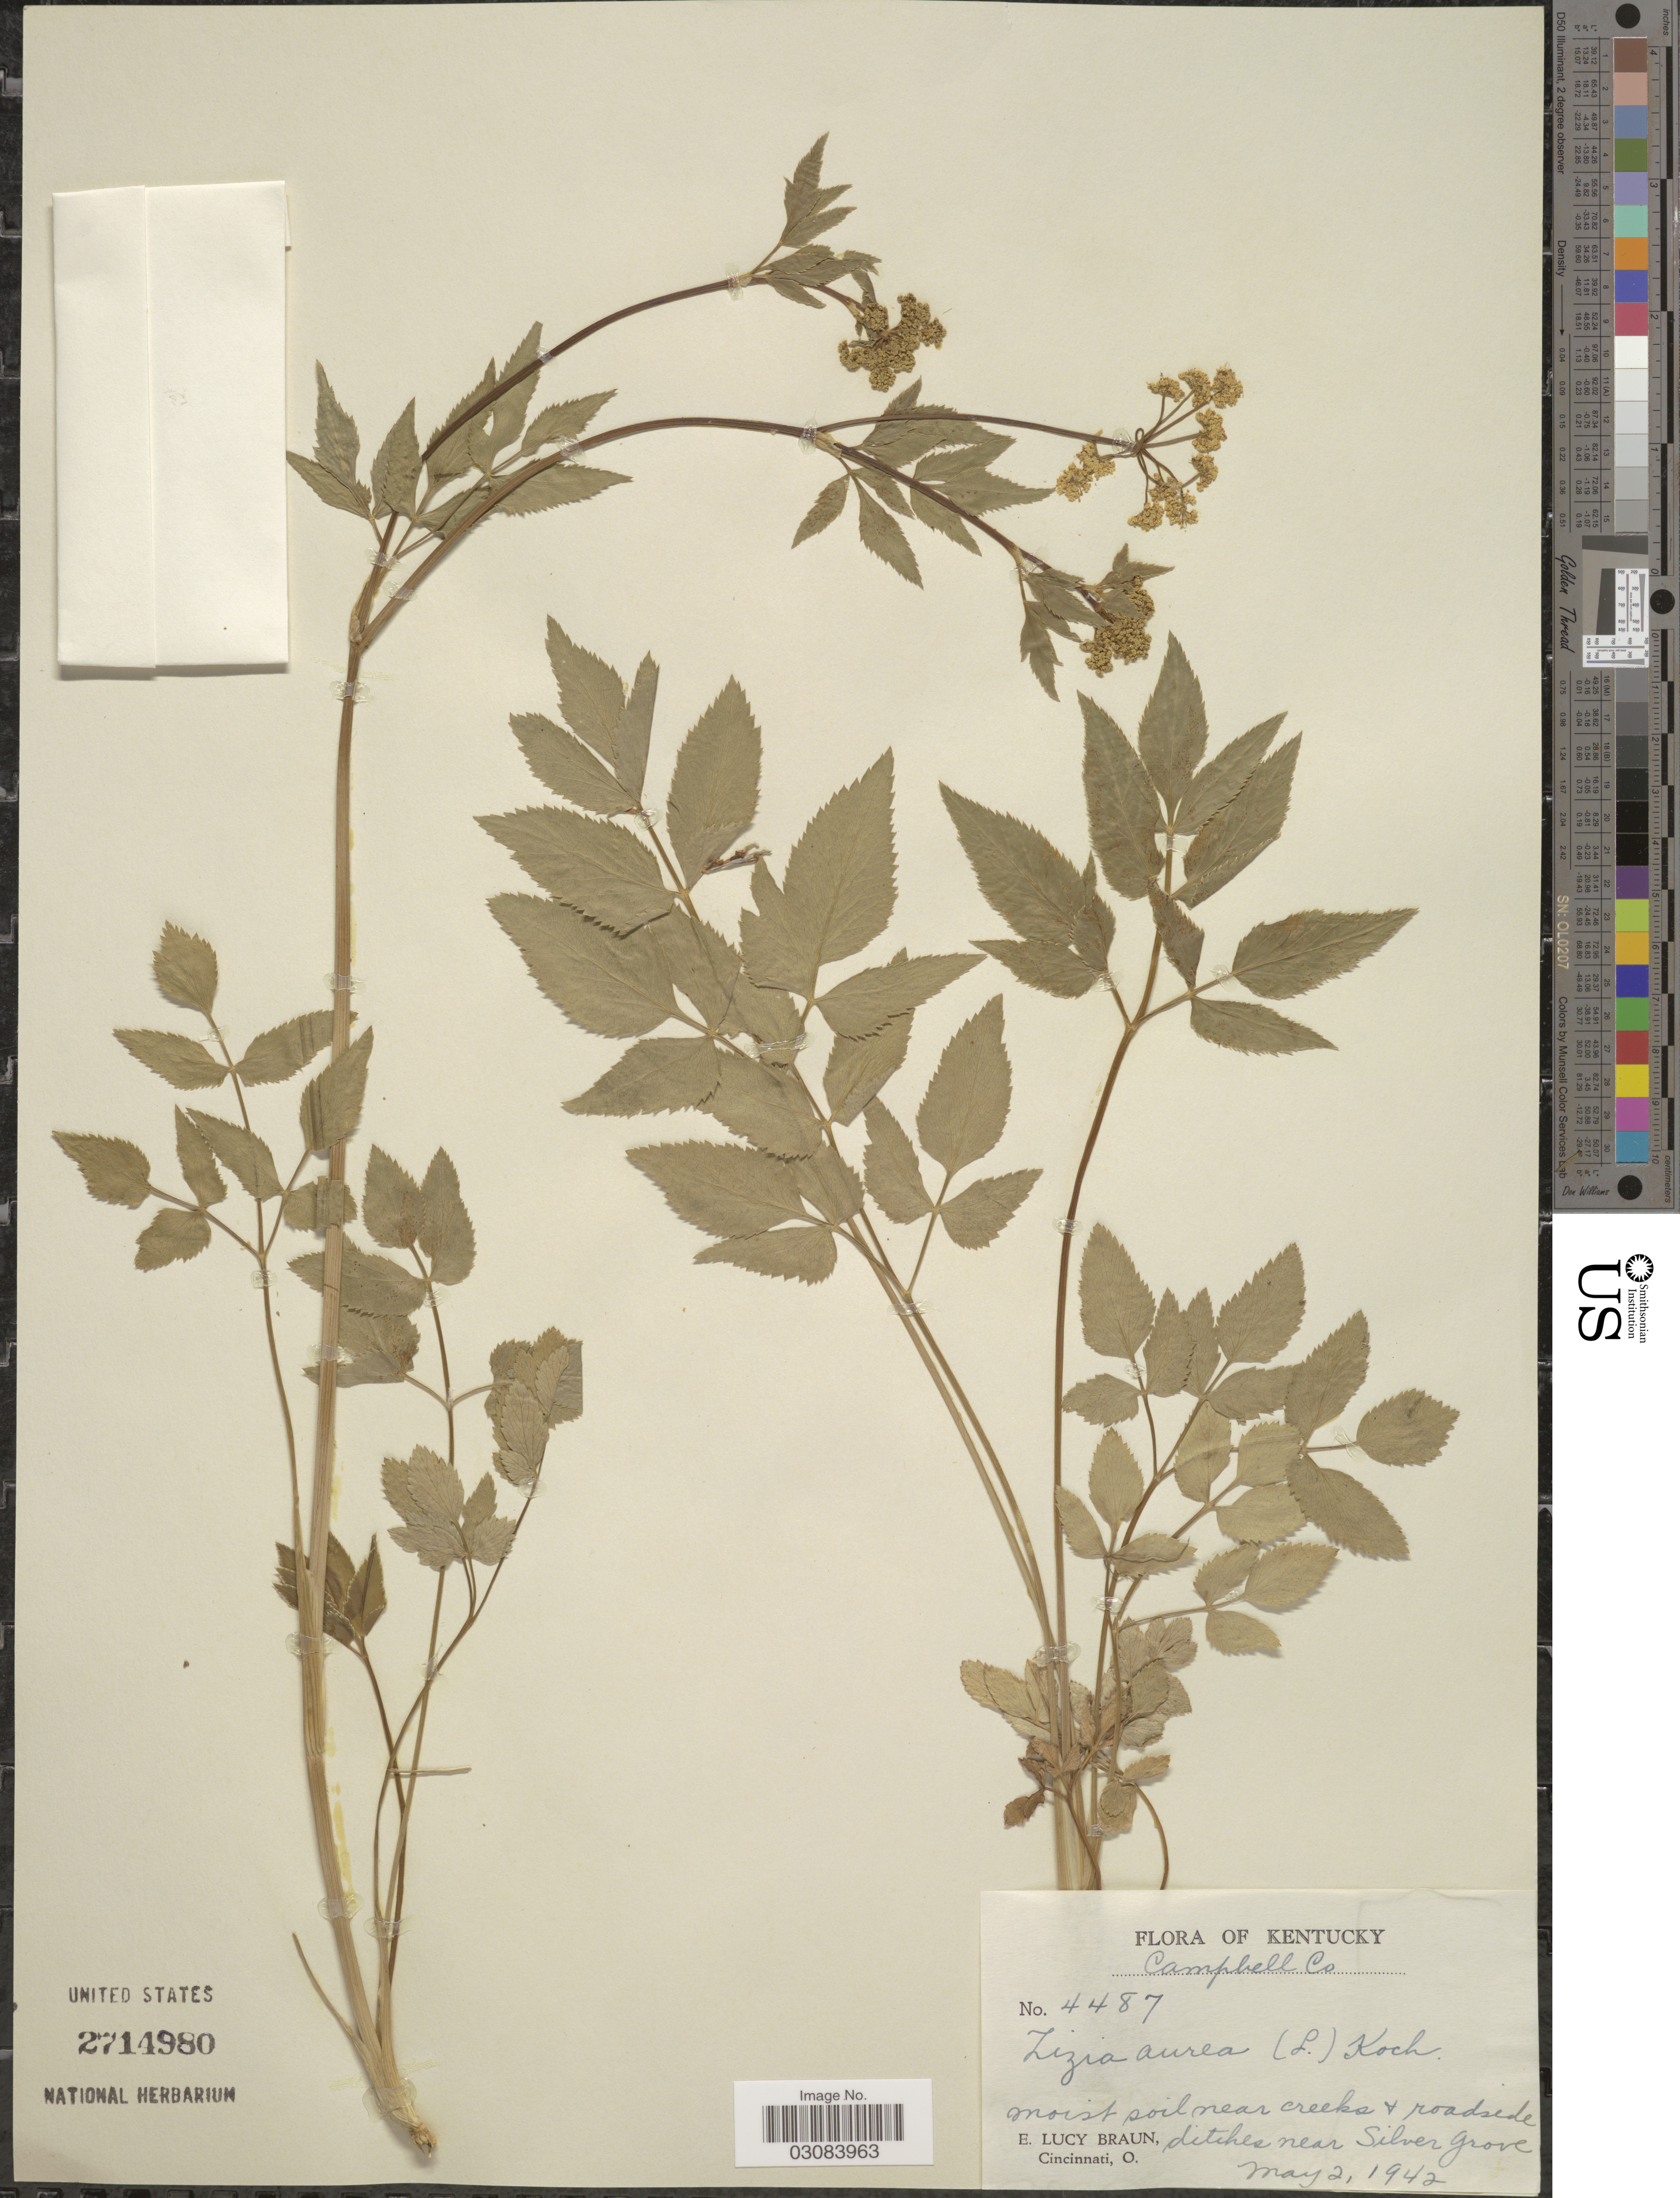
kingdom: Plantae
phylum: Tracheophyta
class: Magnoliopsida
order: Apiales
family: Apiaceae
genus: Zizia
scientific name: Zizia aurea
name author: (L.) Koch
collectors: E. L. Braun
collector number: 4487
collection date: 1942-05-02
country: United States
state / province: Kentucky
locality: Campbell Co. Moist soil near creeks & roadside ditches near Silver grove.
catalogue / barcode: US 2714980